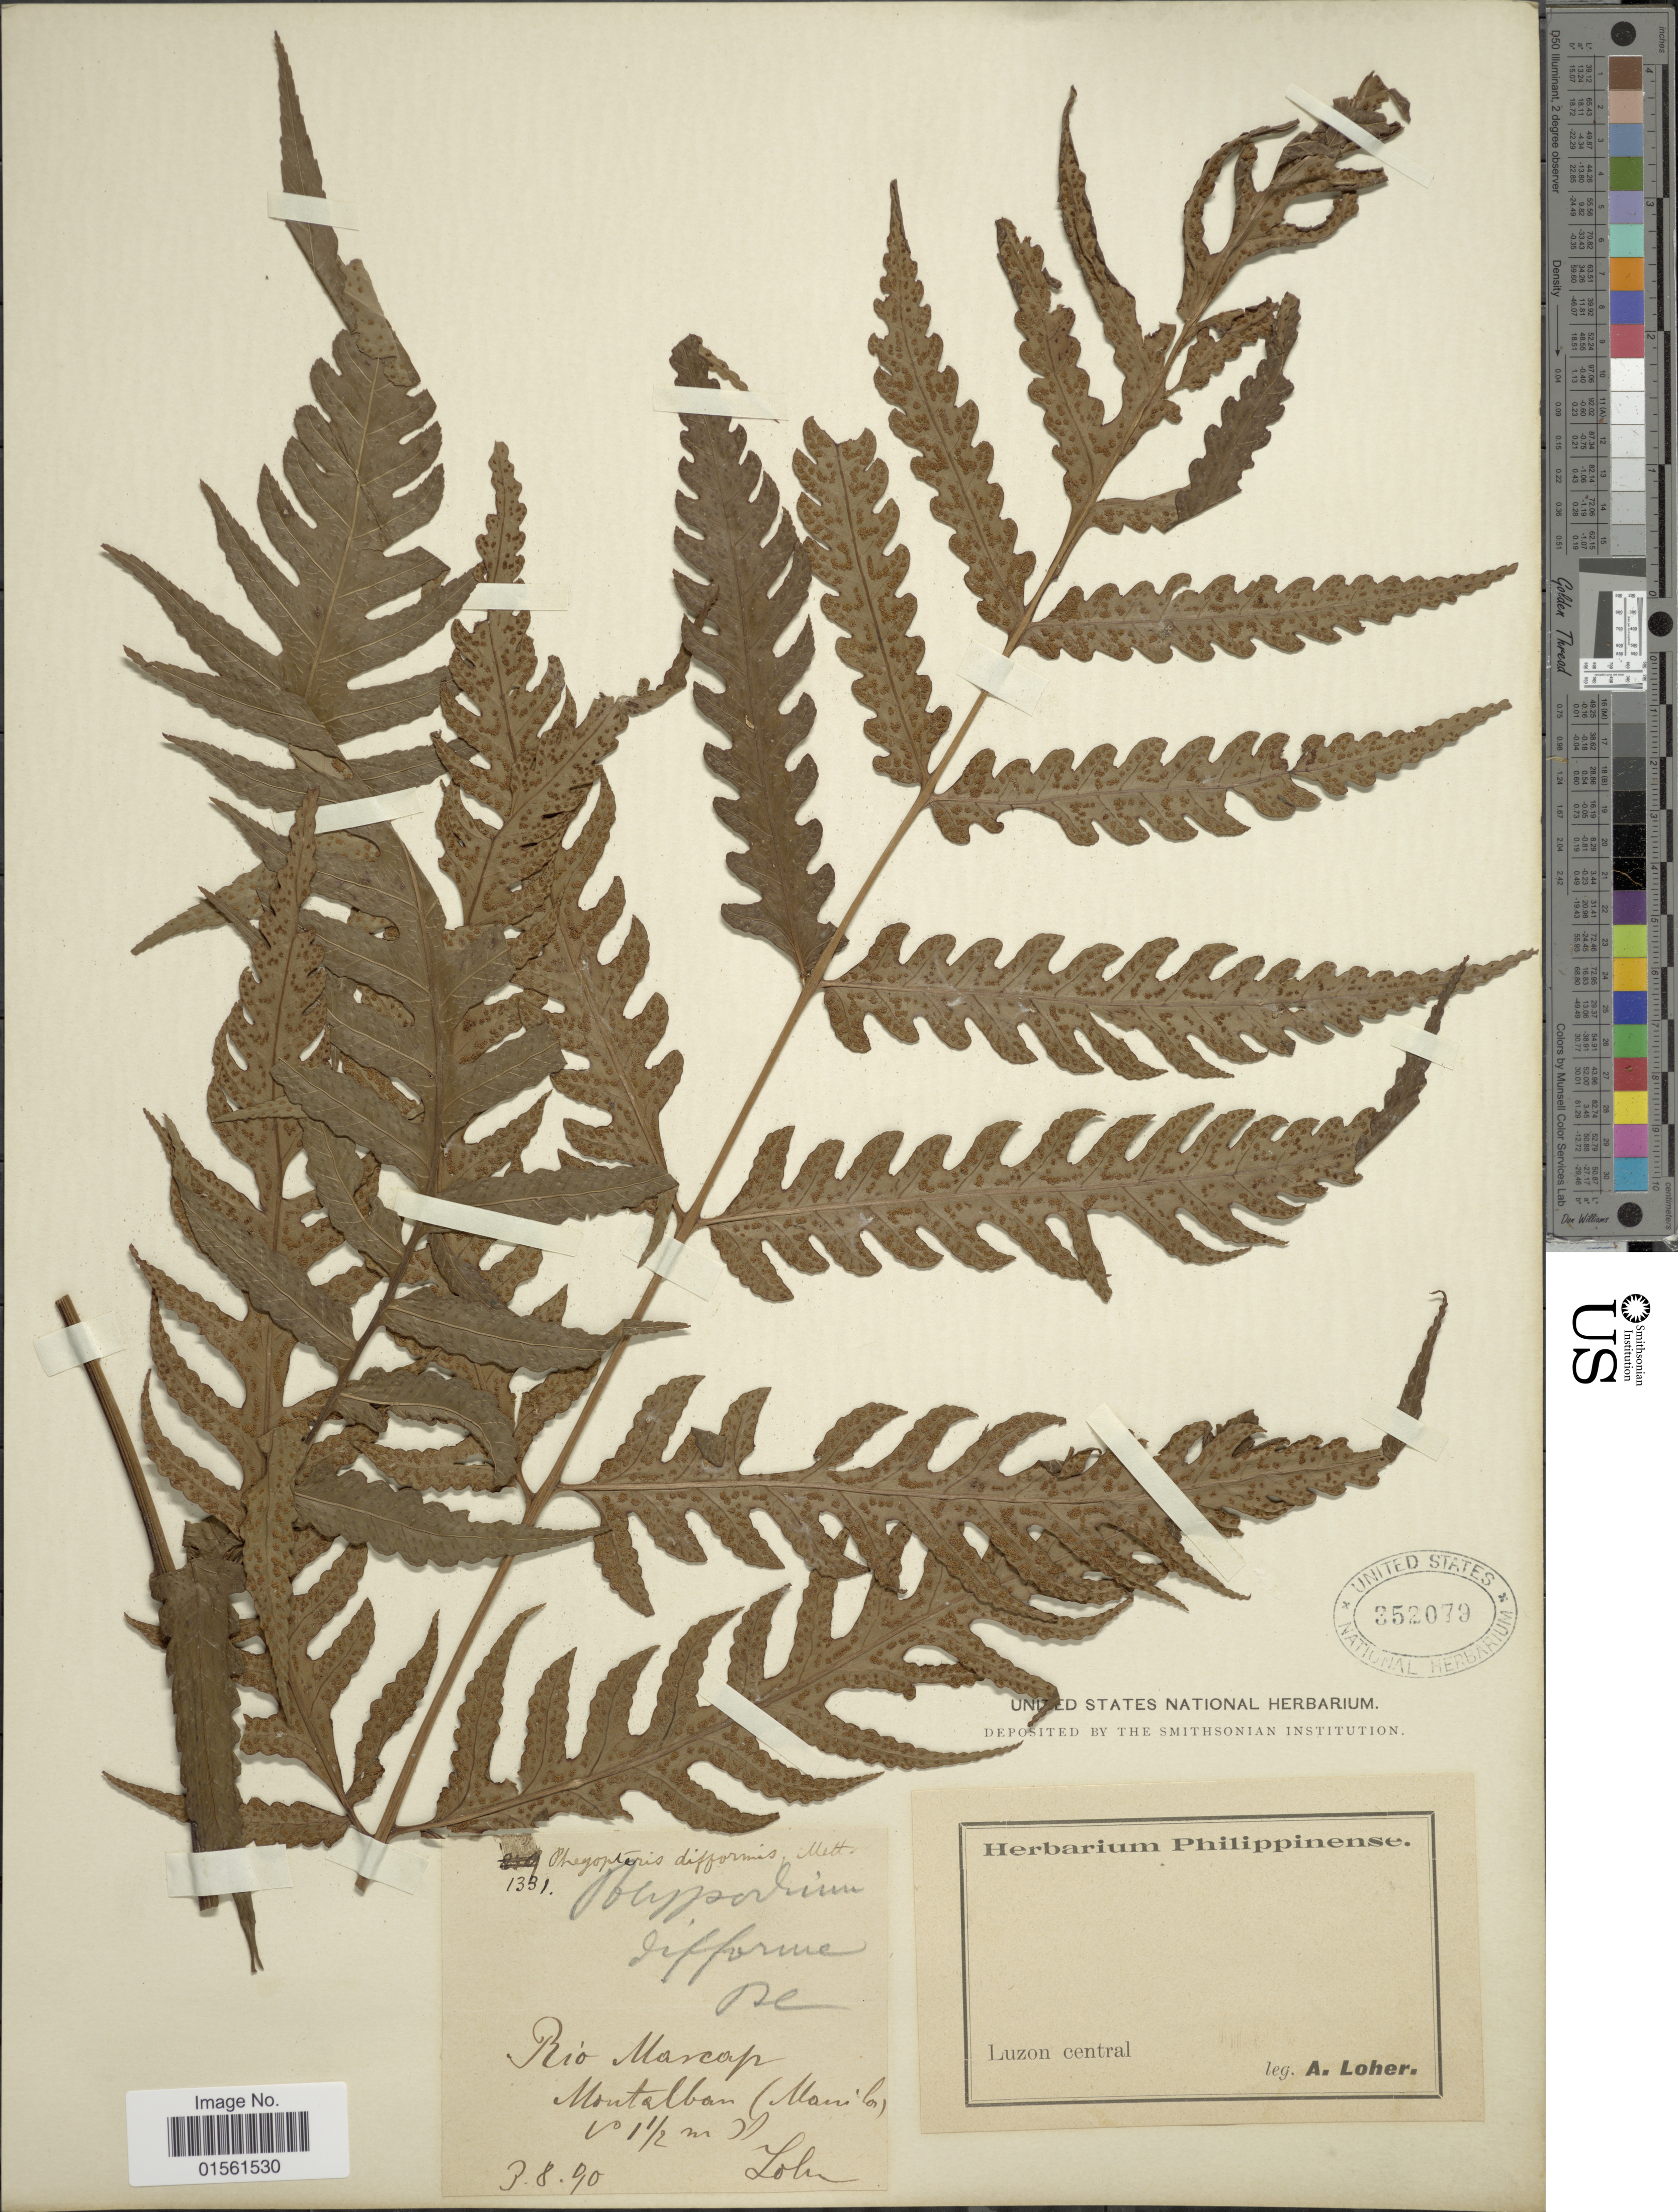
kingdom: Plantae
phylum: Tracheophyta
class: Polypodiopsida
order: Polypodiales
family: Dryopteridaceae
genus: Pleocnemia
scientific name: Pleocnemia brongniartii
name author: (Bory) Holttum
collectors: A. Loher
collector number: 1331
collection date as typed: Transcribed d/m/y: 3/8/90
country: Philippines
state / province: Central Luzon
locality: Rio Marcap, Montalban (Manila), Luzon central.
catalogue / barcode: US 352079